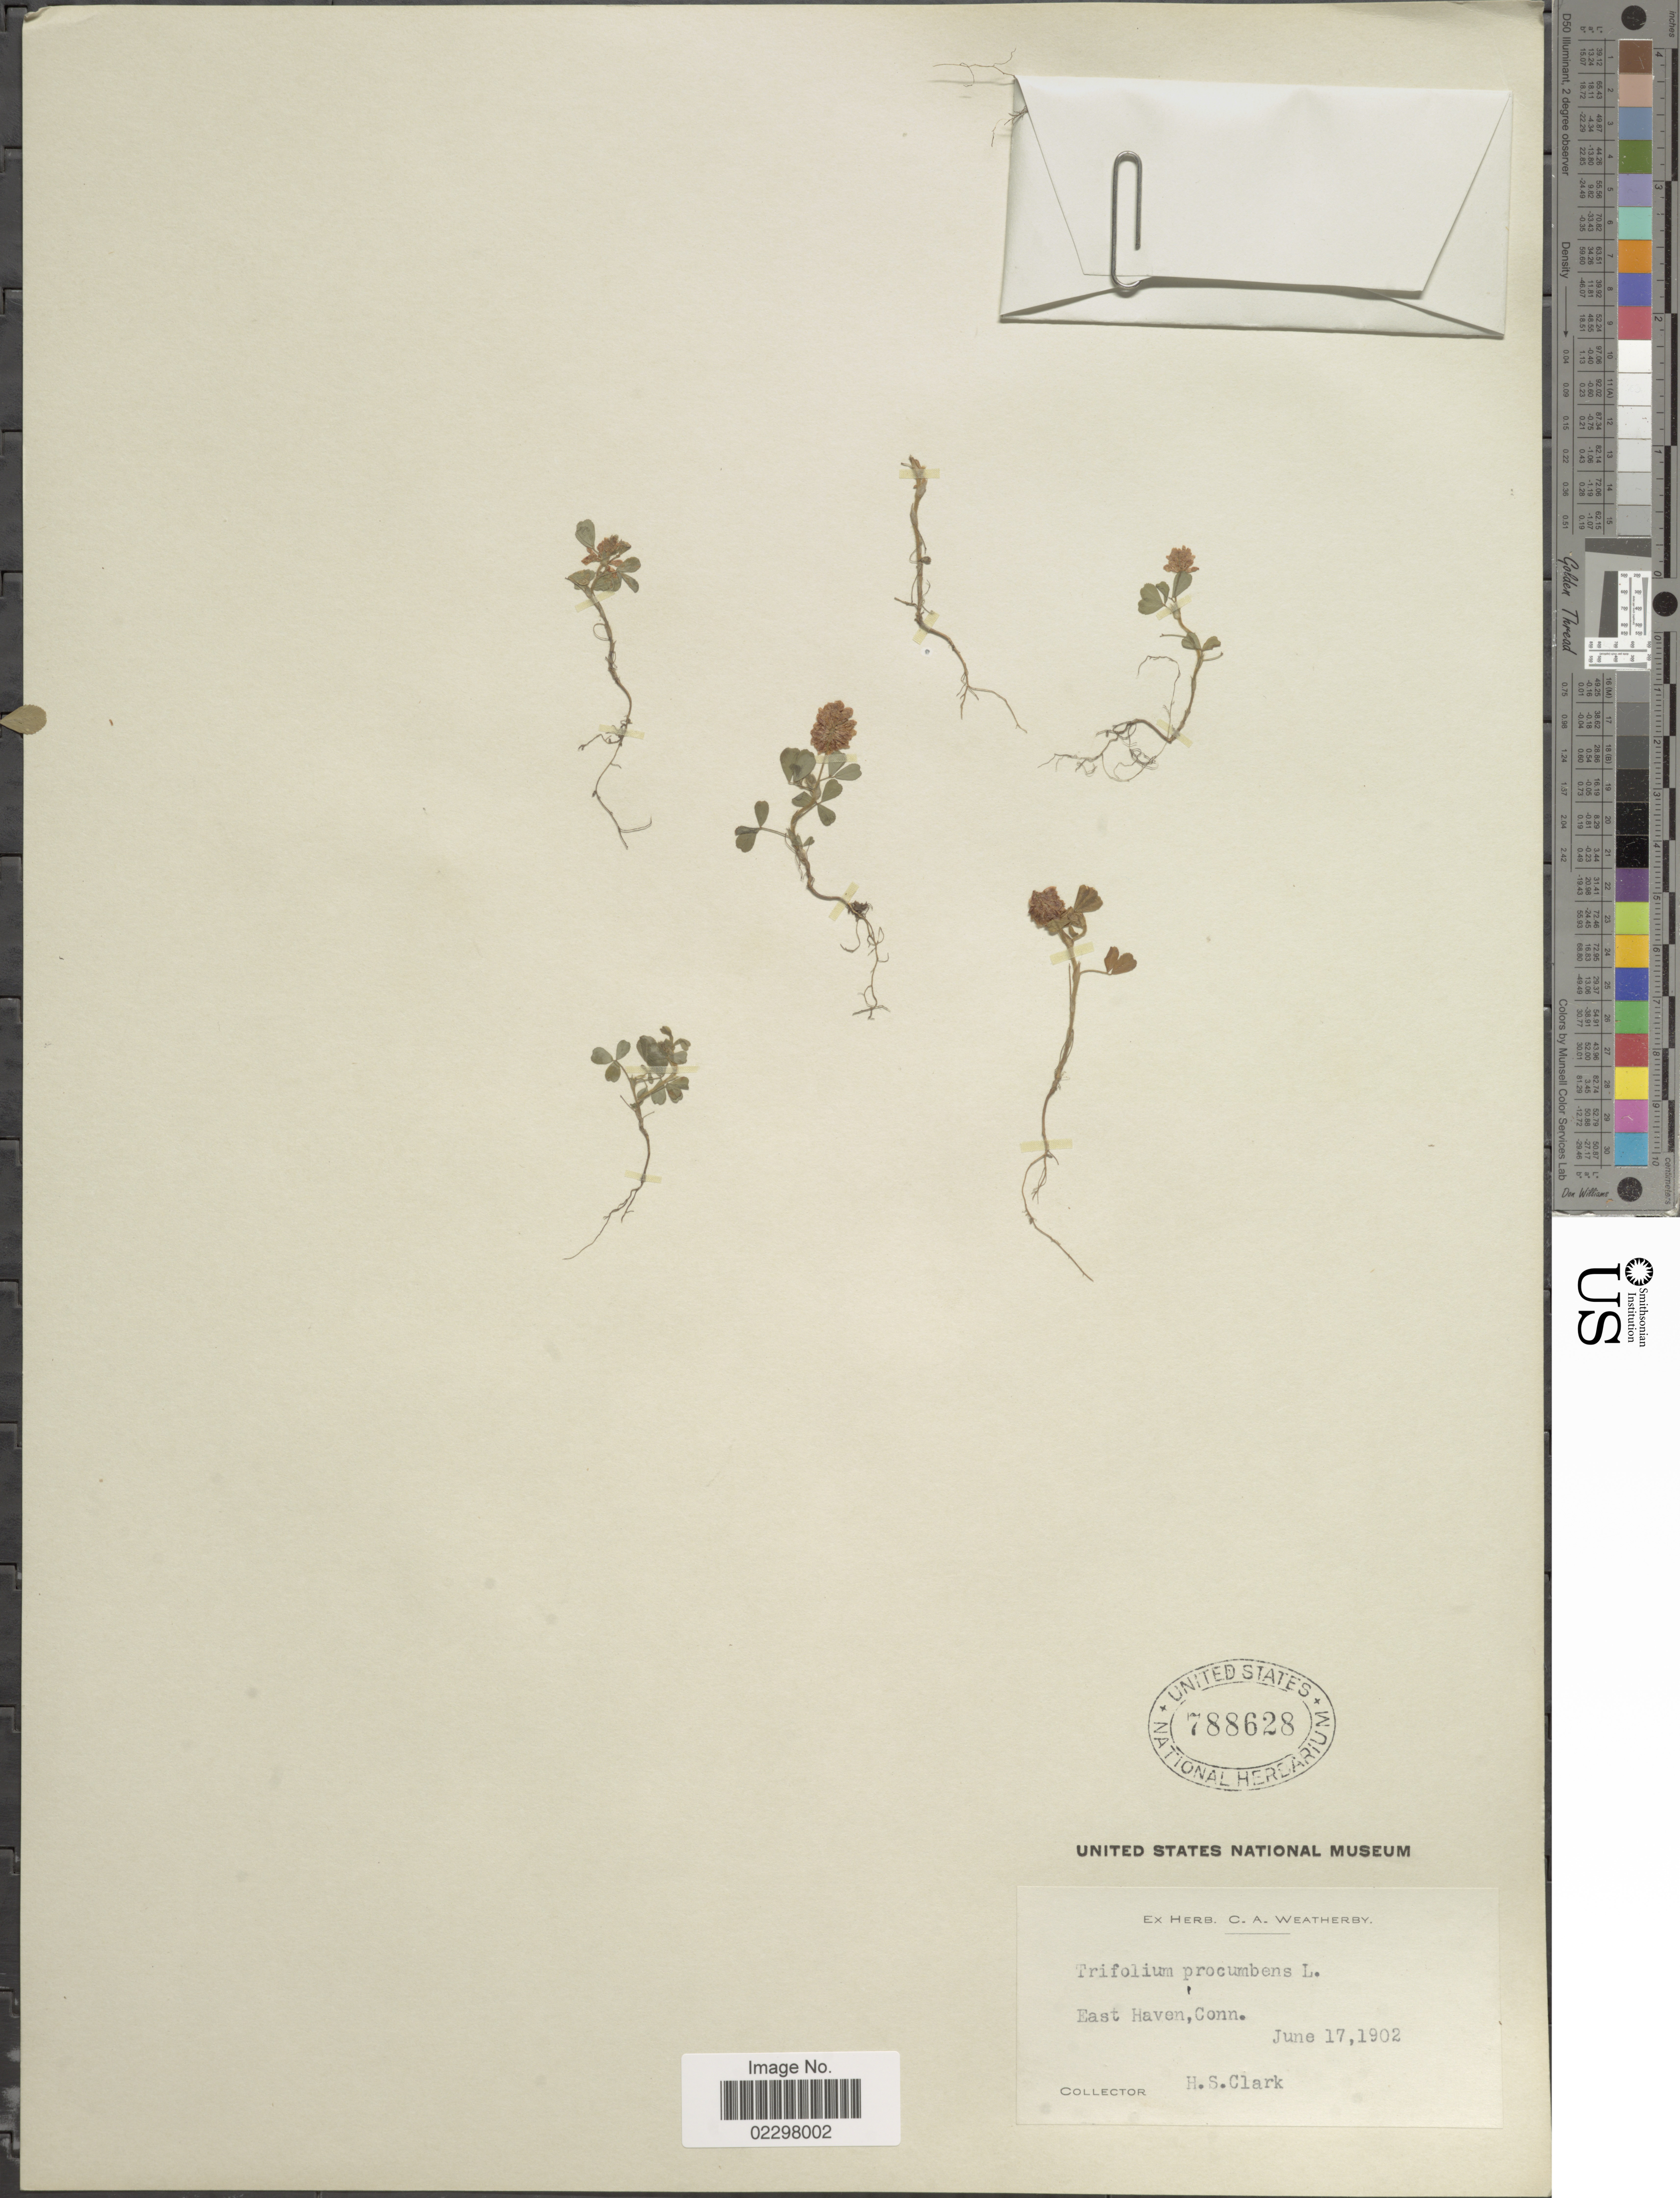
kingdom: Plantae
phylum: Tracheophyta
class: Magnoliopsida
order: Fabales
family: Fabaceae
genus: Trifolium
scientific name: Trifolium procumbens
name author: L.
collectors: H. Clark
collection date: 1902-06-17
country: United States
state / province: Connecticut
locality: East Haven.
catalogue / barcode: US 788628